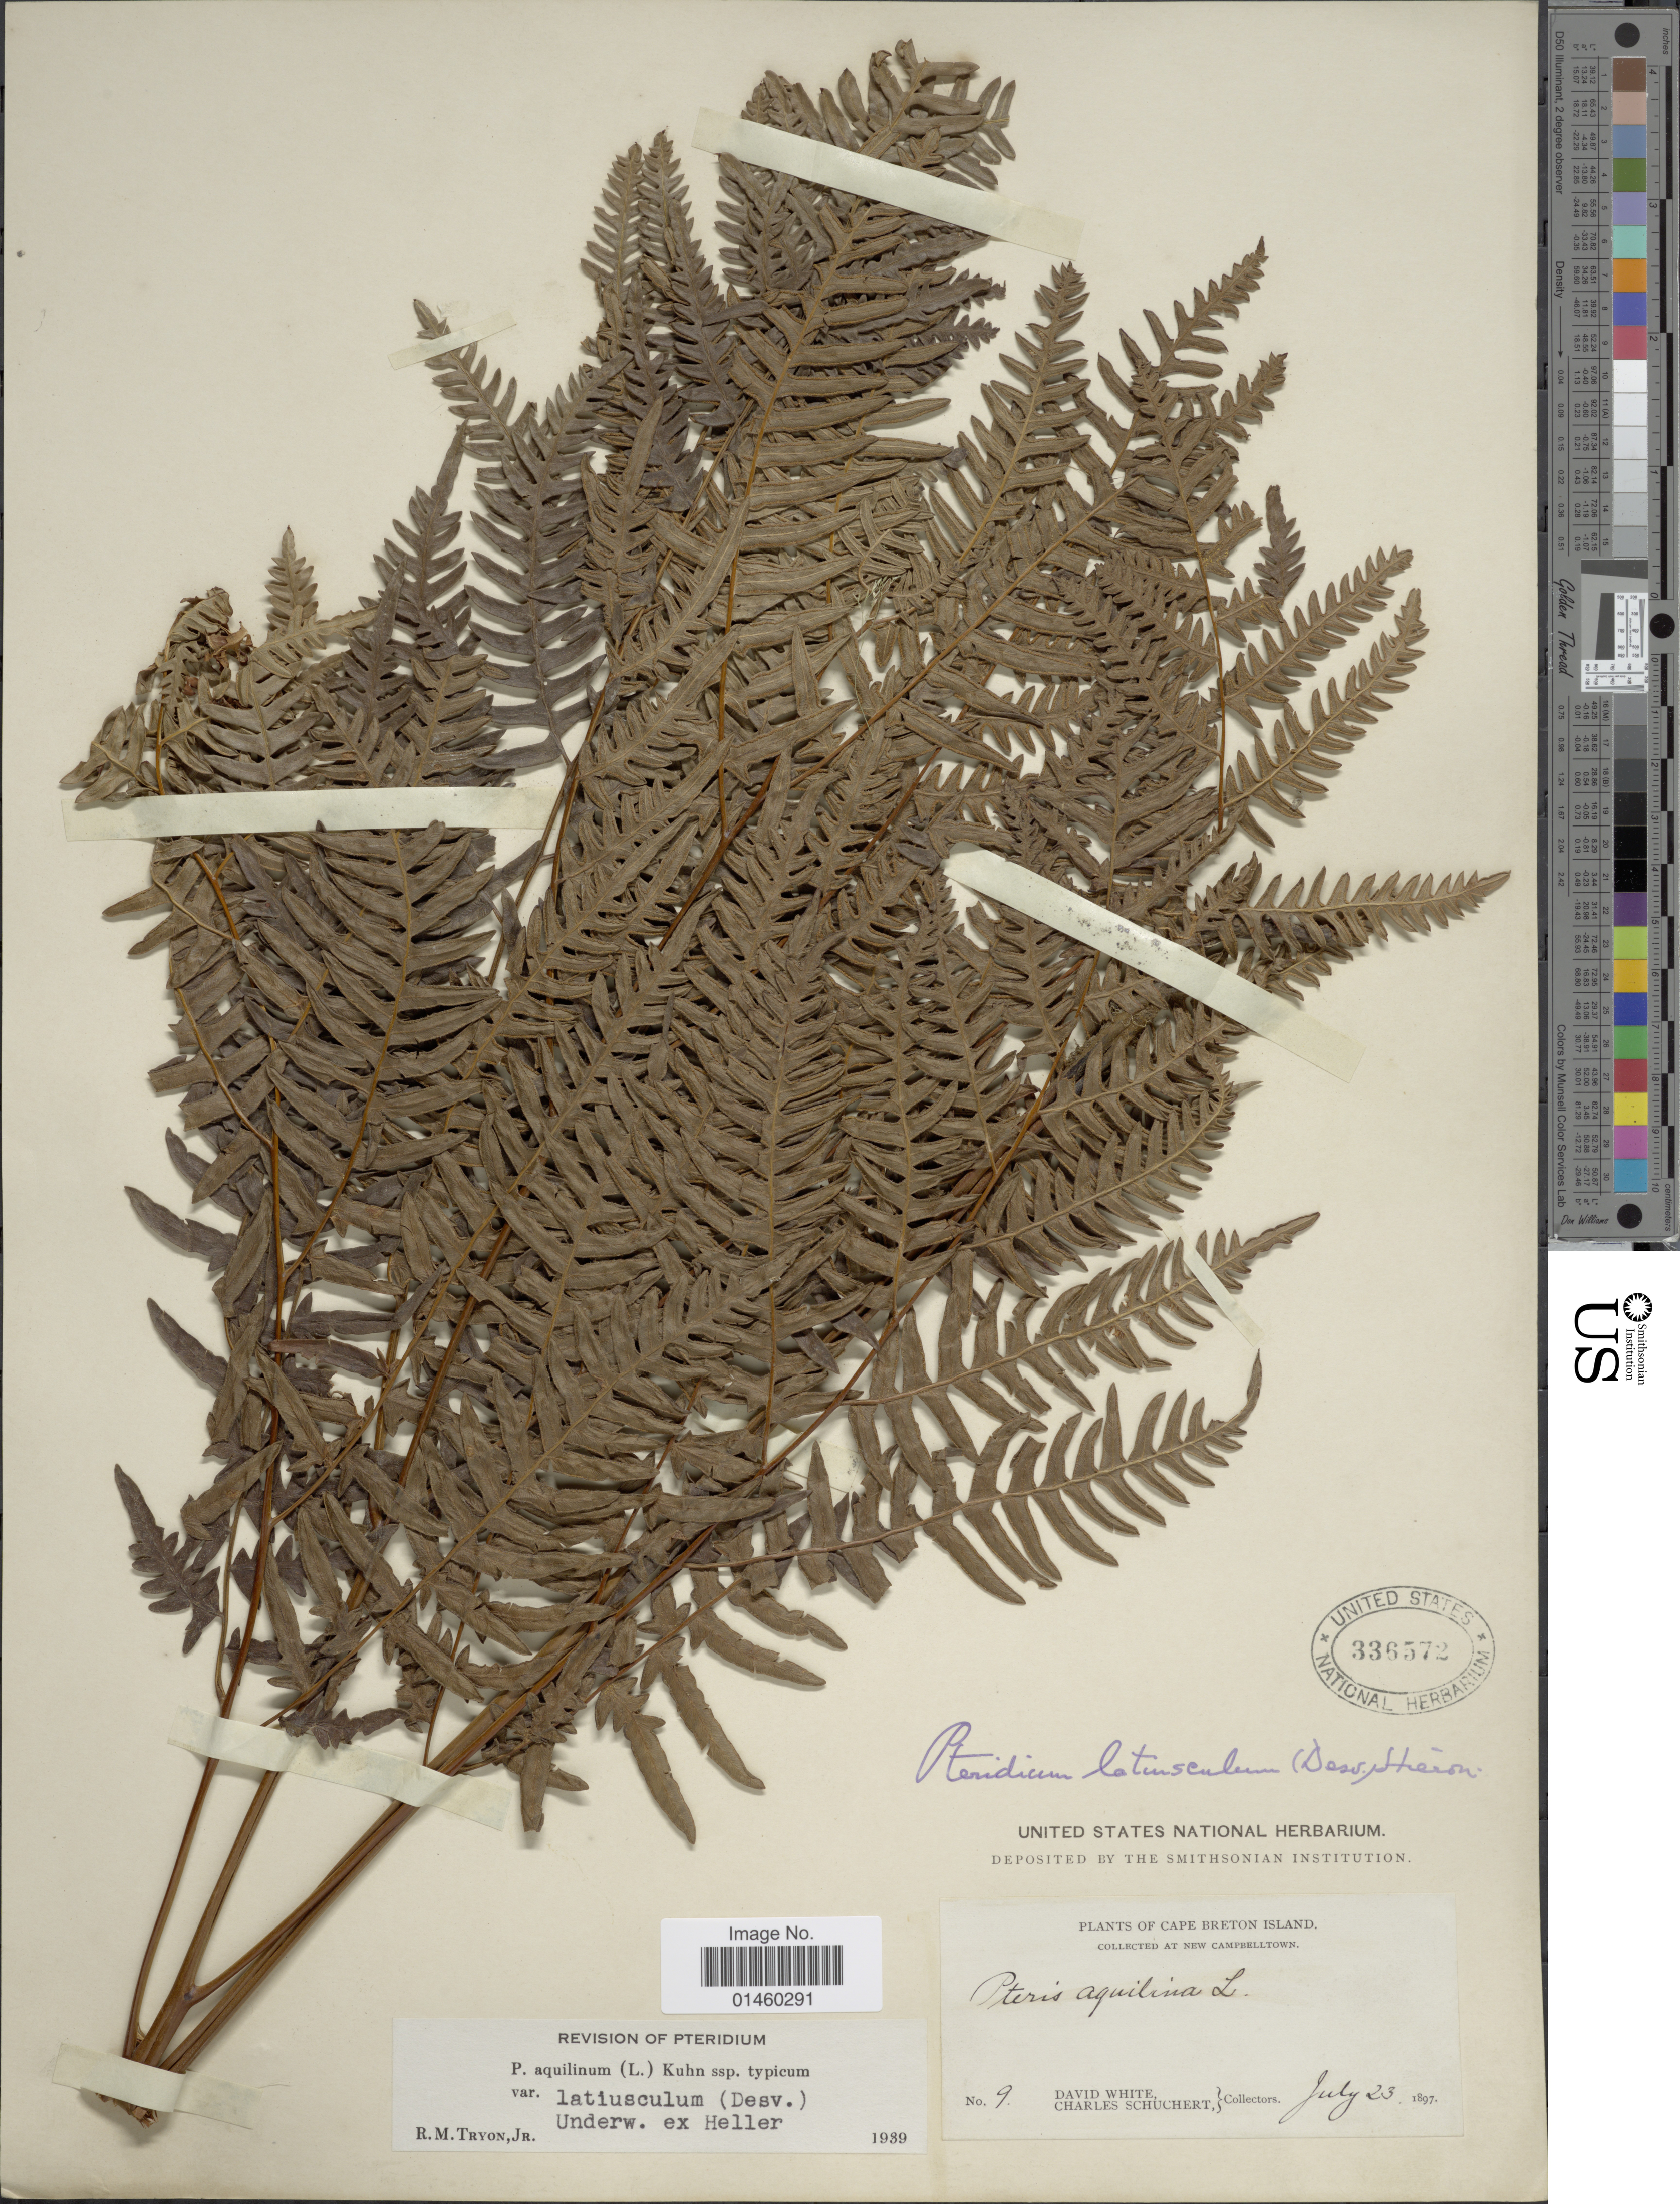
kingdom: Plantae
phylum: Tracheophyta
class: Polypodiopsida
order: Polypodiales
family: Dennstaedtiaceae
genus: Pteridium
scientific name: Pteridium aquilinum var. latiusculum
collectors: D. White & C. Schuchert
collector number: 9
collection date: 1897-07-23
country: Canada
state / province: Nova Scotia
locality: Cape Breton Island. New Campbelltown.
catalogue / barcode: US 336572